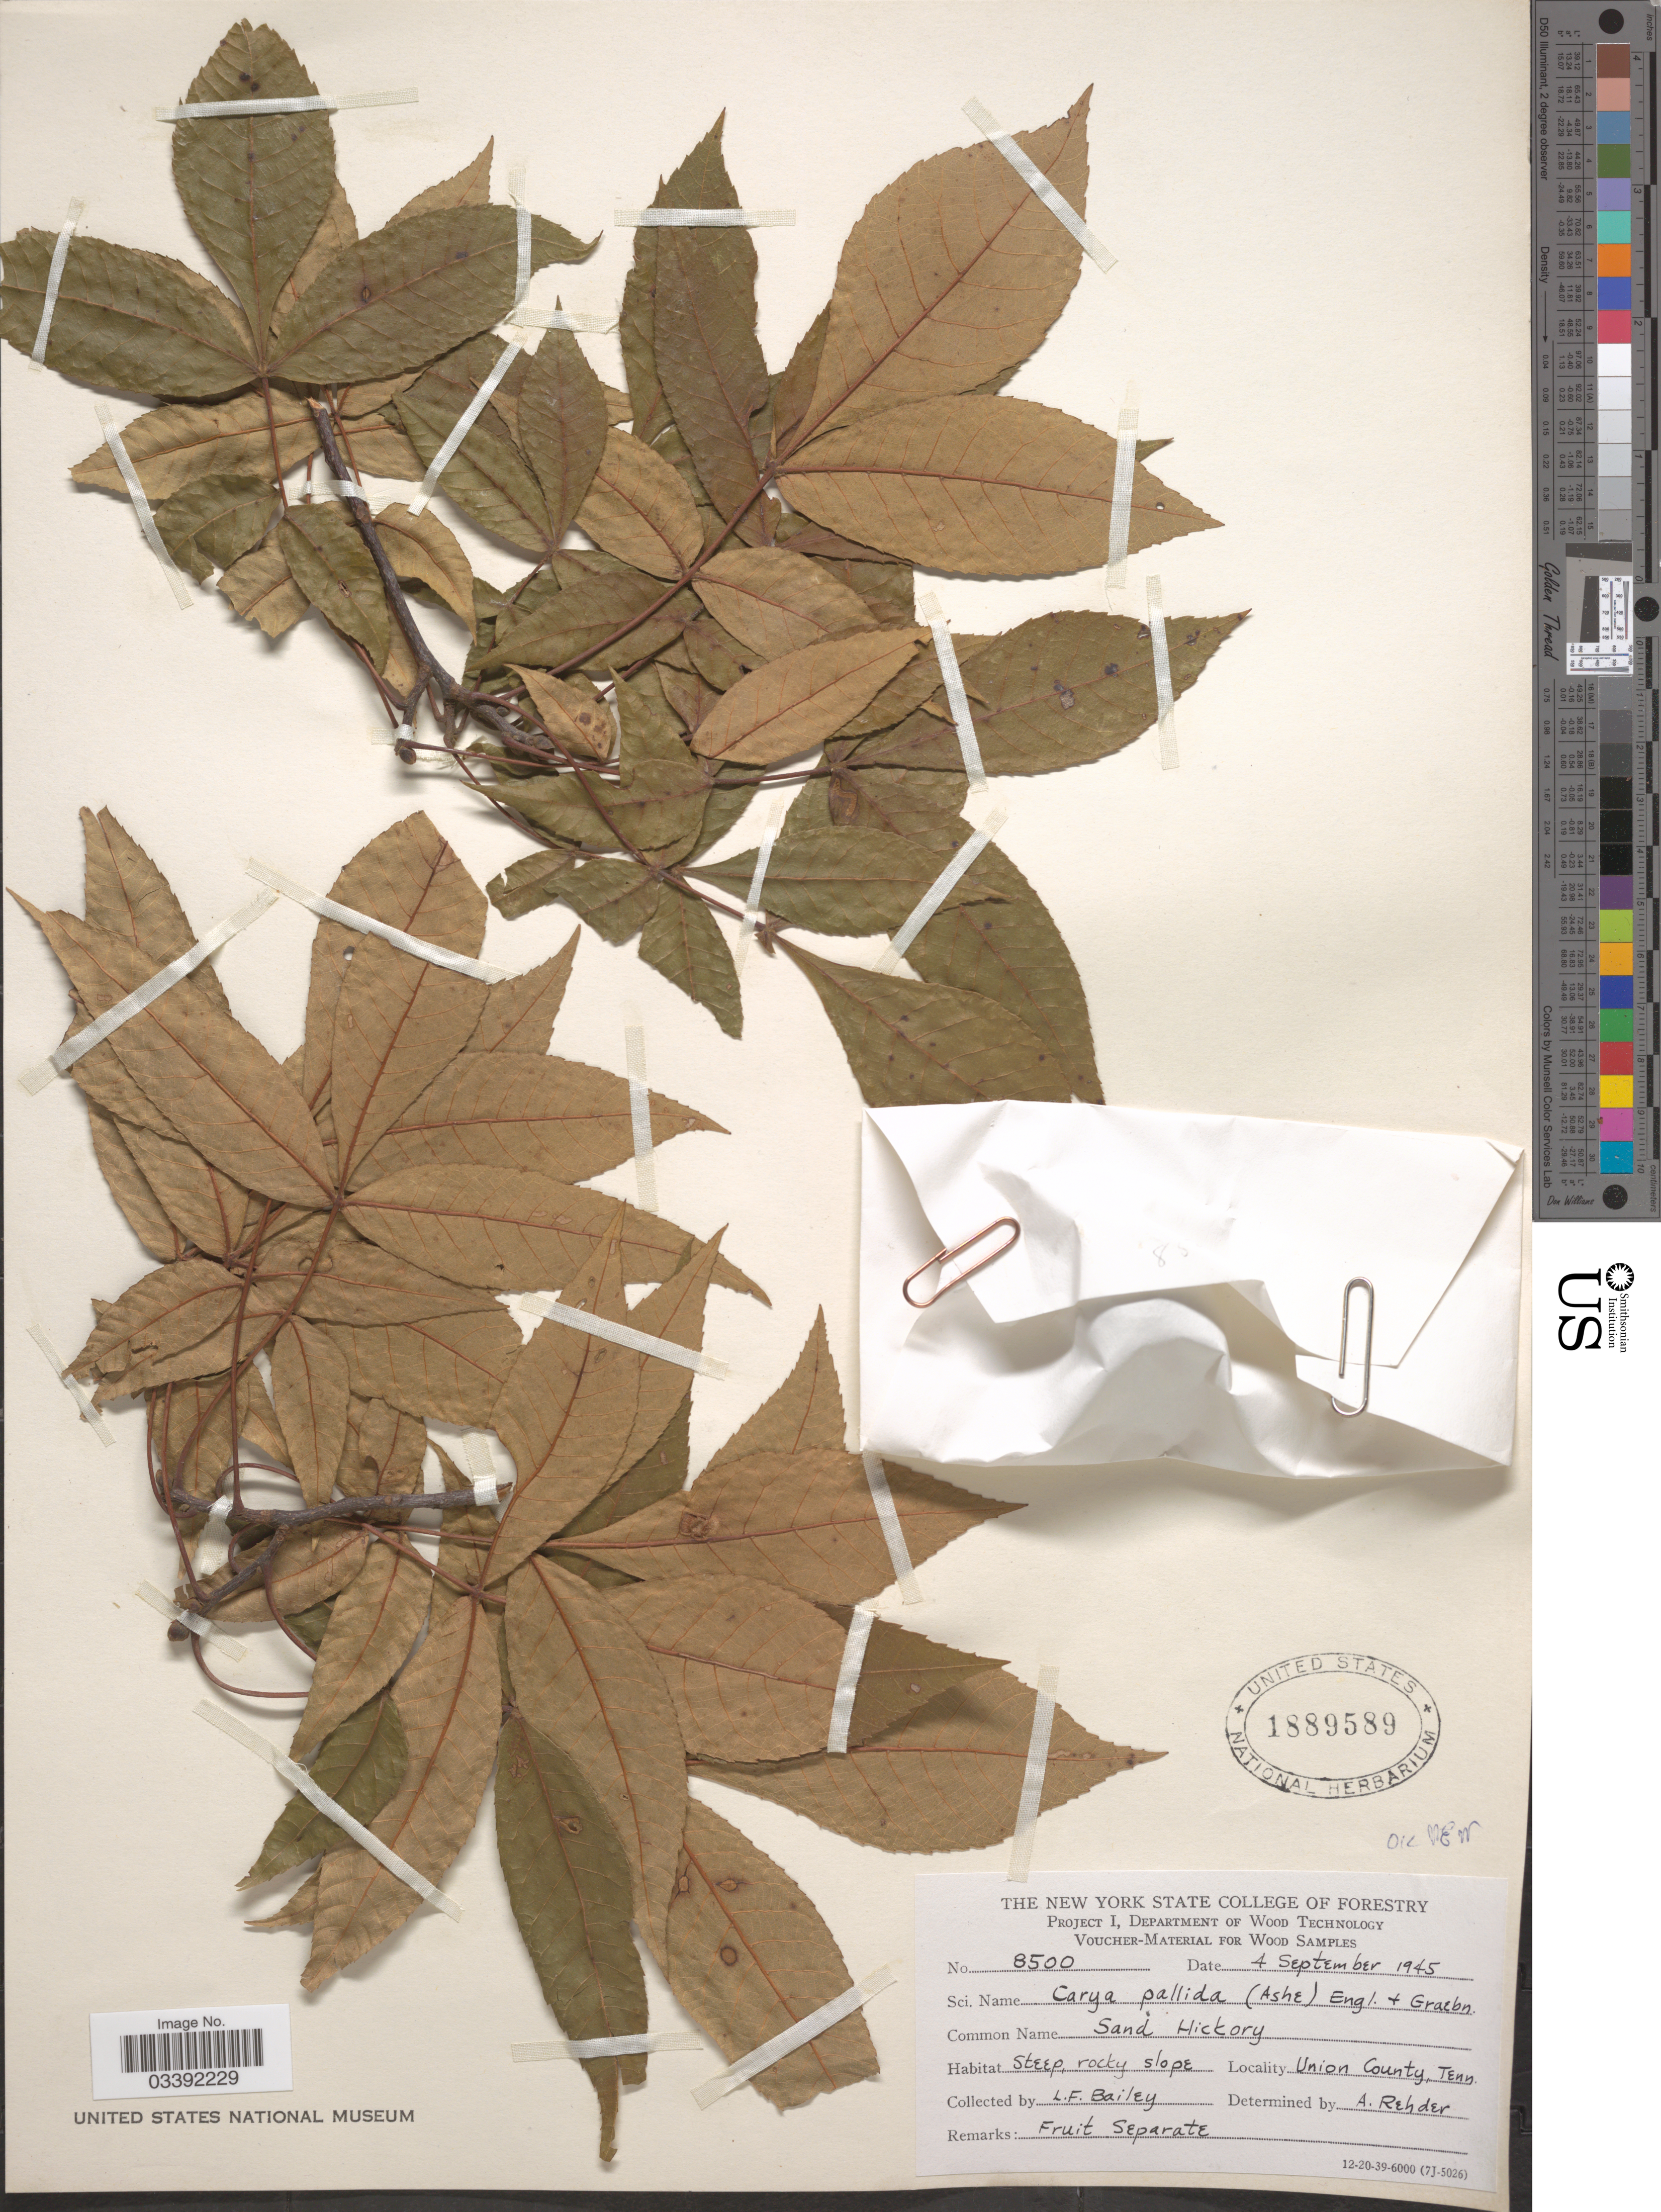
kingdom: Plantae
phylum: Tracheophyta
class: Magnoliopsida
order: Fagales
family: Juglandaceae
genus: Carya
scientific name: Carya pallida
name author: (Ashe) Engl. & Graebner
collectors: L. F. Bailey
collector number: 8500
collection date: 1945-09-04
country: United States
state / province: Tennessee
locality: Union County.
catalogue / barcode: US 1889589